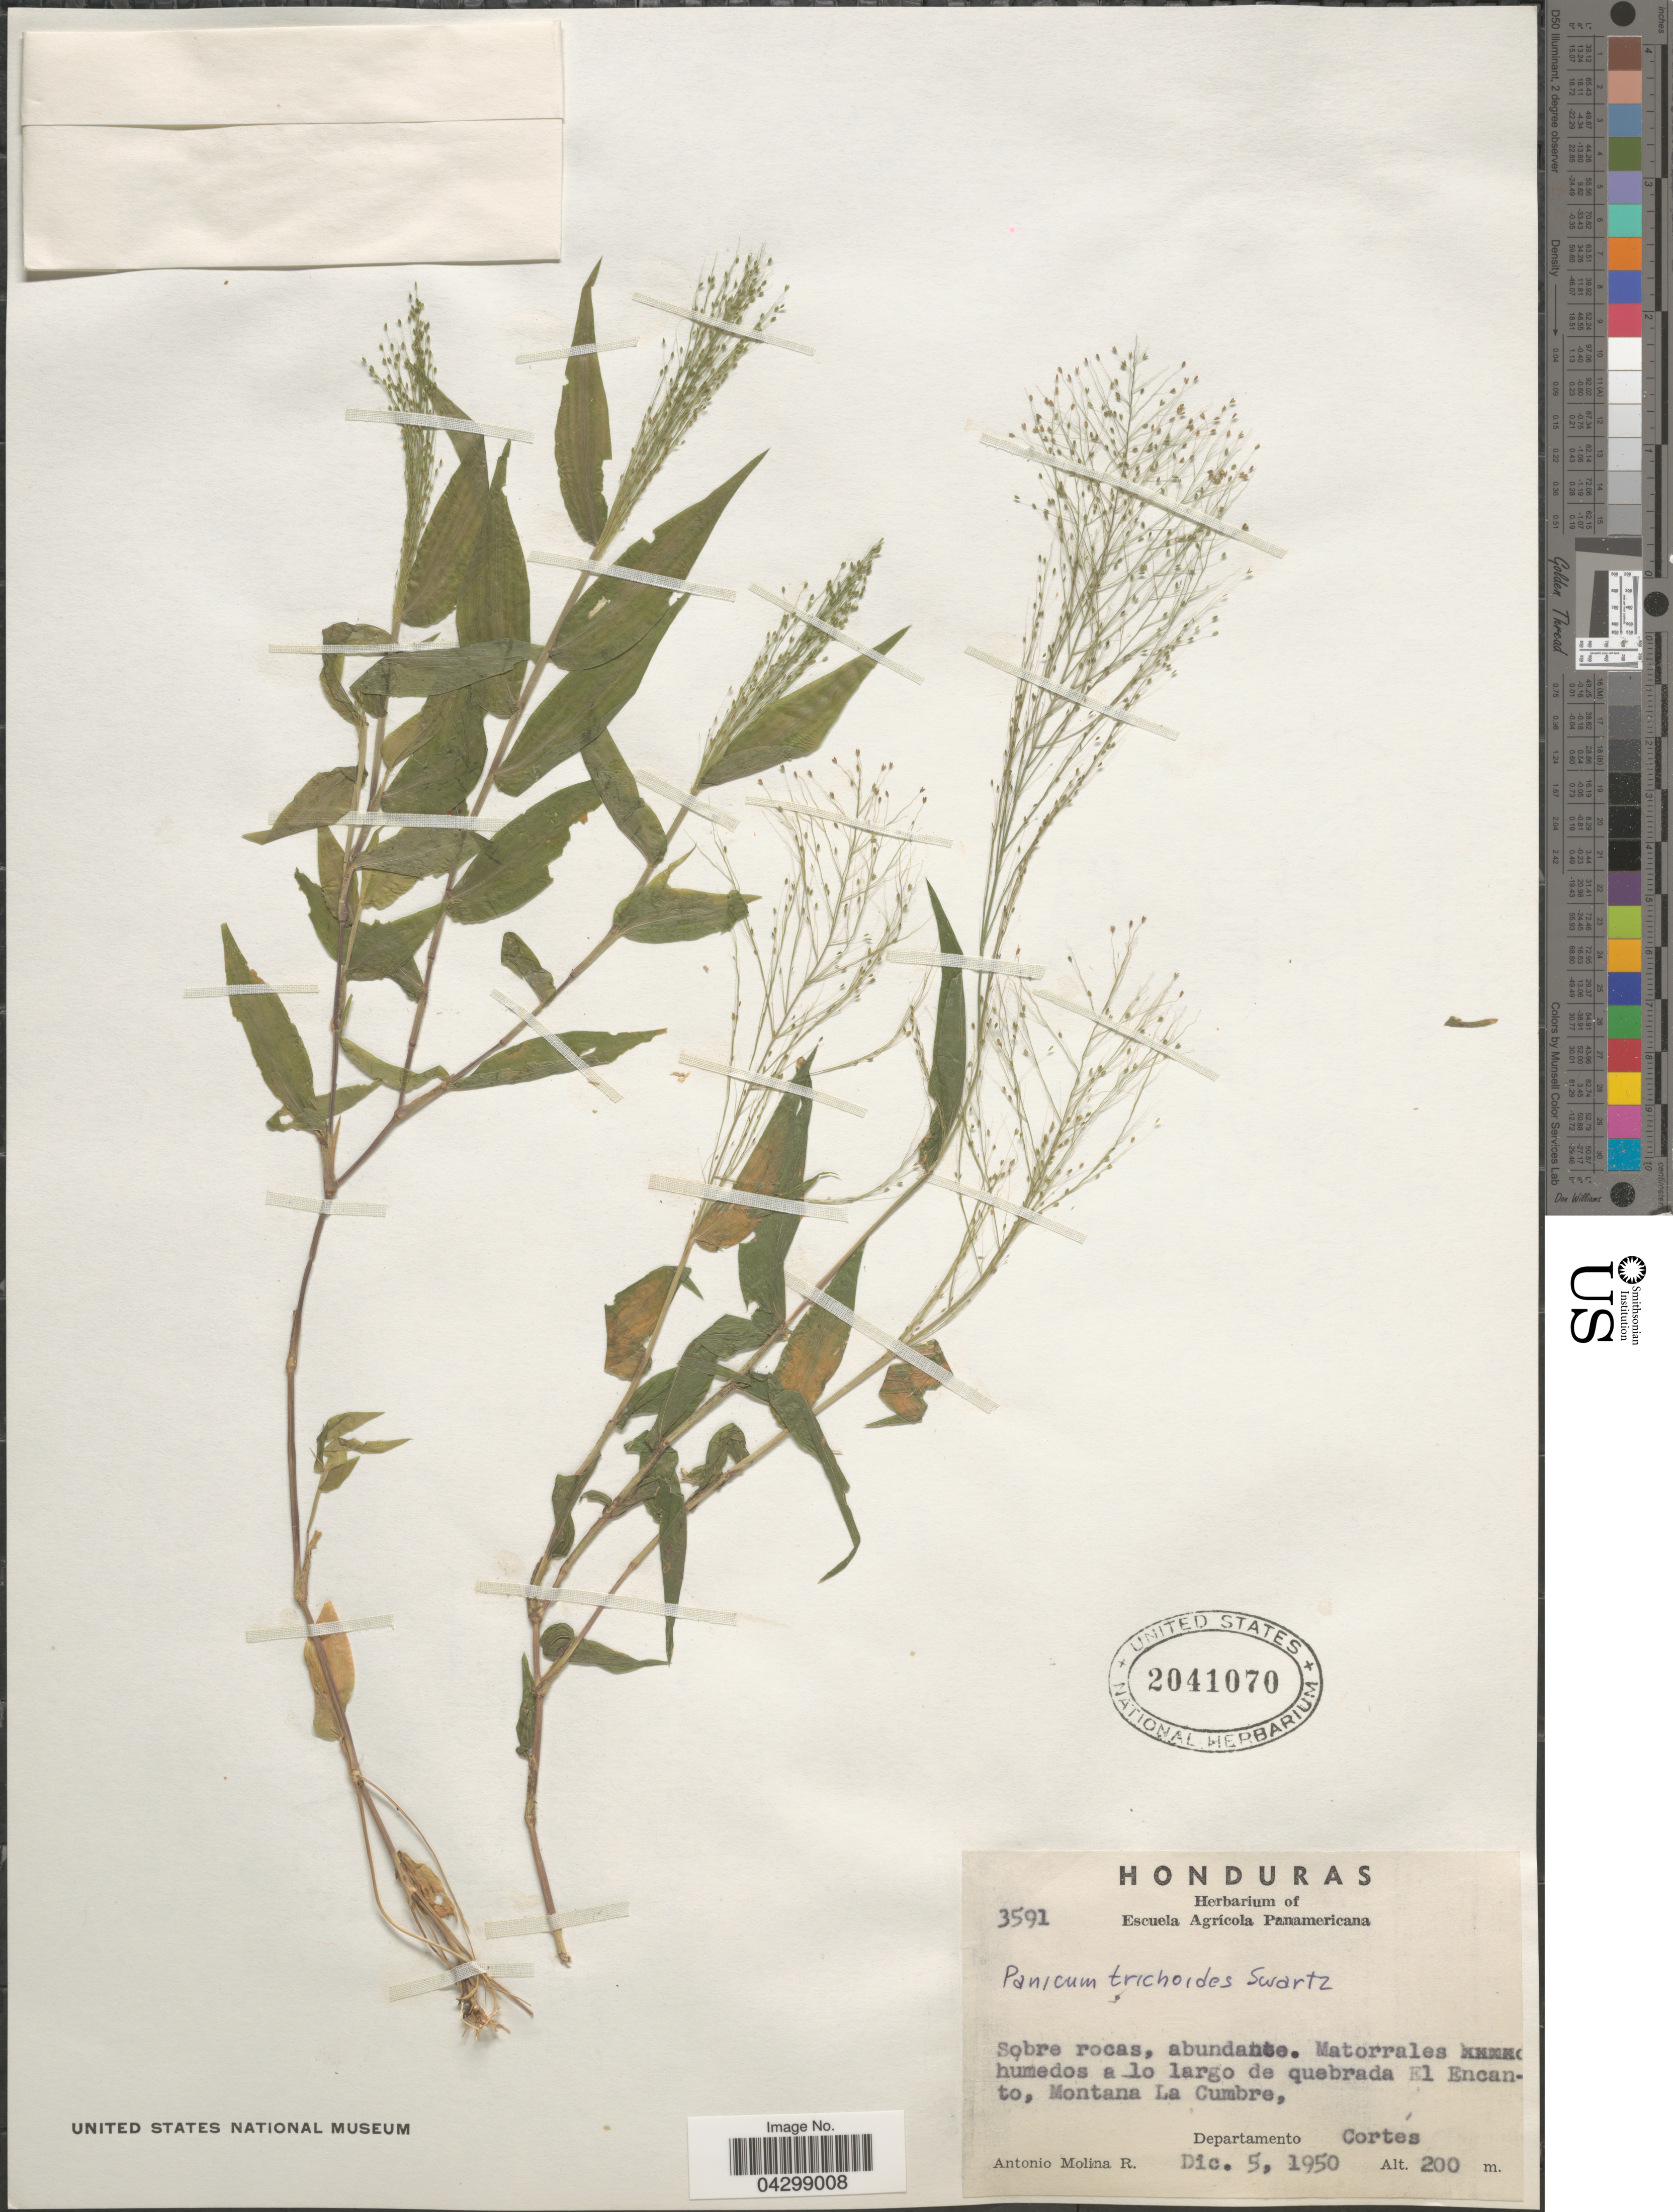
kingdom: Plantae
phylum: Tracheophyta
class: Liliopsida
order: Poales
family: Poaceae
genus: Panicum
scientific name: Panicum trichoides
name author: Sw.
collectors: A. Molina R.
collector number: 3591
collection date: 1950-12-05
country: Honduras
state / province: Cortes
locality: Matorrales humedos a lo largo de quebrada El Ecanto, Montana La Cumbre, Departamento Cortés.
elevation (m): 200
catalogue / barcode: US 2041070